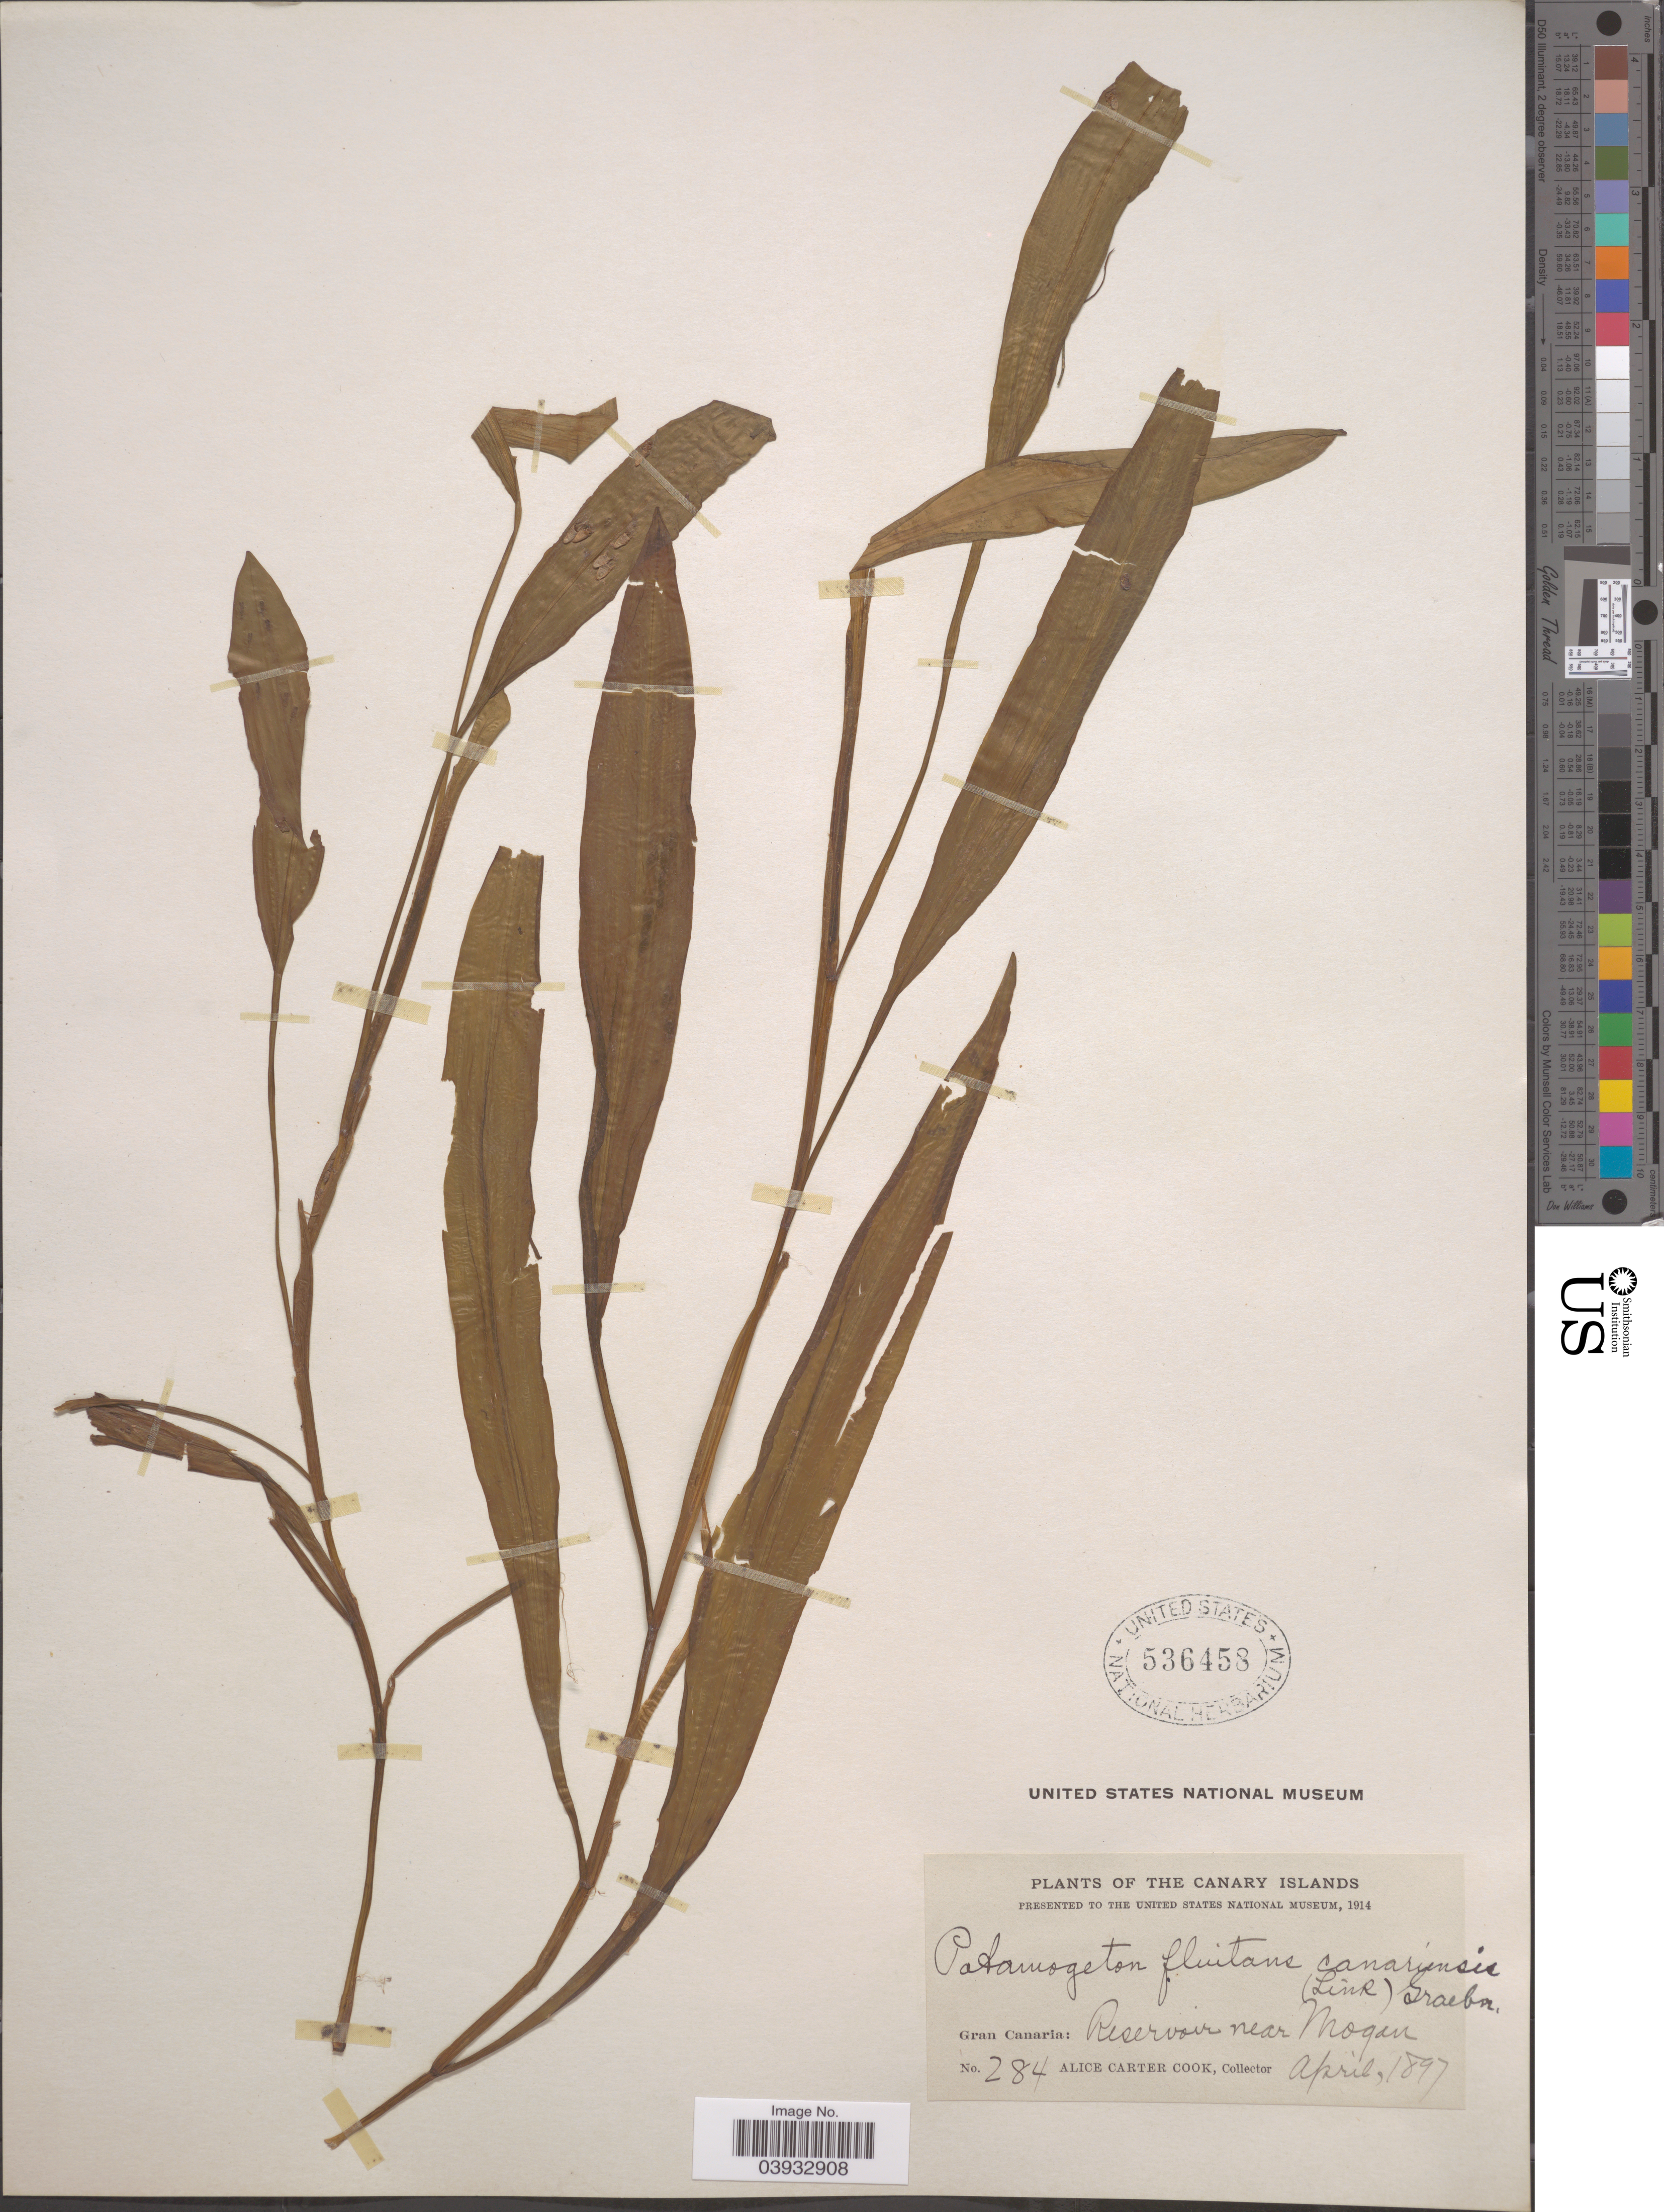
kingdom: Plantae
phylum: Tracheophyta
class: Liliopsida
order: Alismatales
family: Potamogetonaceae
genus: Potamogeton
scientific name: Potamogeton fluitans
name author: Roth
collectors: Alice C. Cook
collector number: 284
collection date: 1897-04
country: Spain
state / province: Canarias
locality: The Canary Islands. Gran Canaria: Reservoir near Mogan.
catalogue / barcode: US 536458